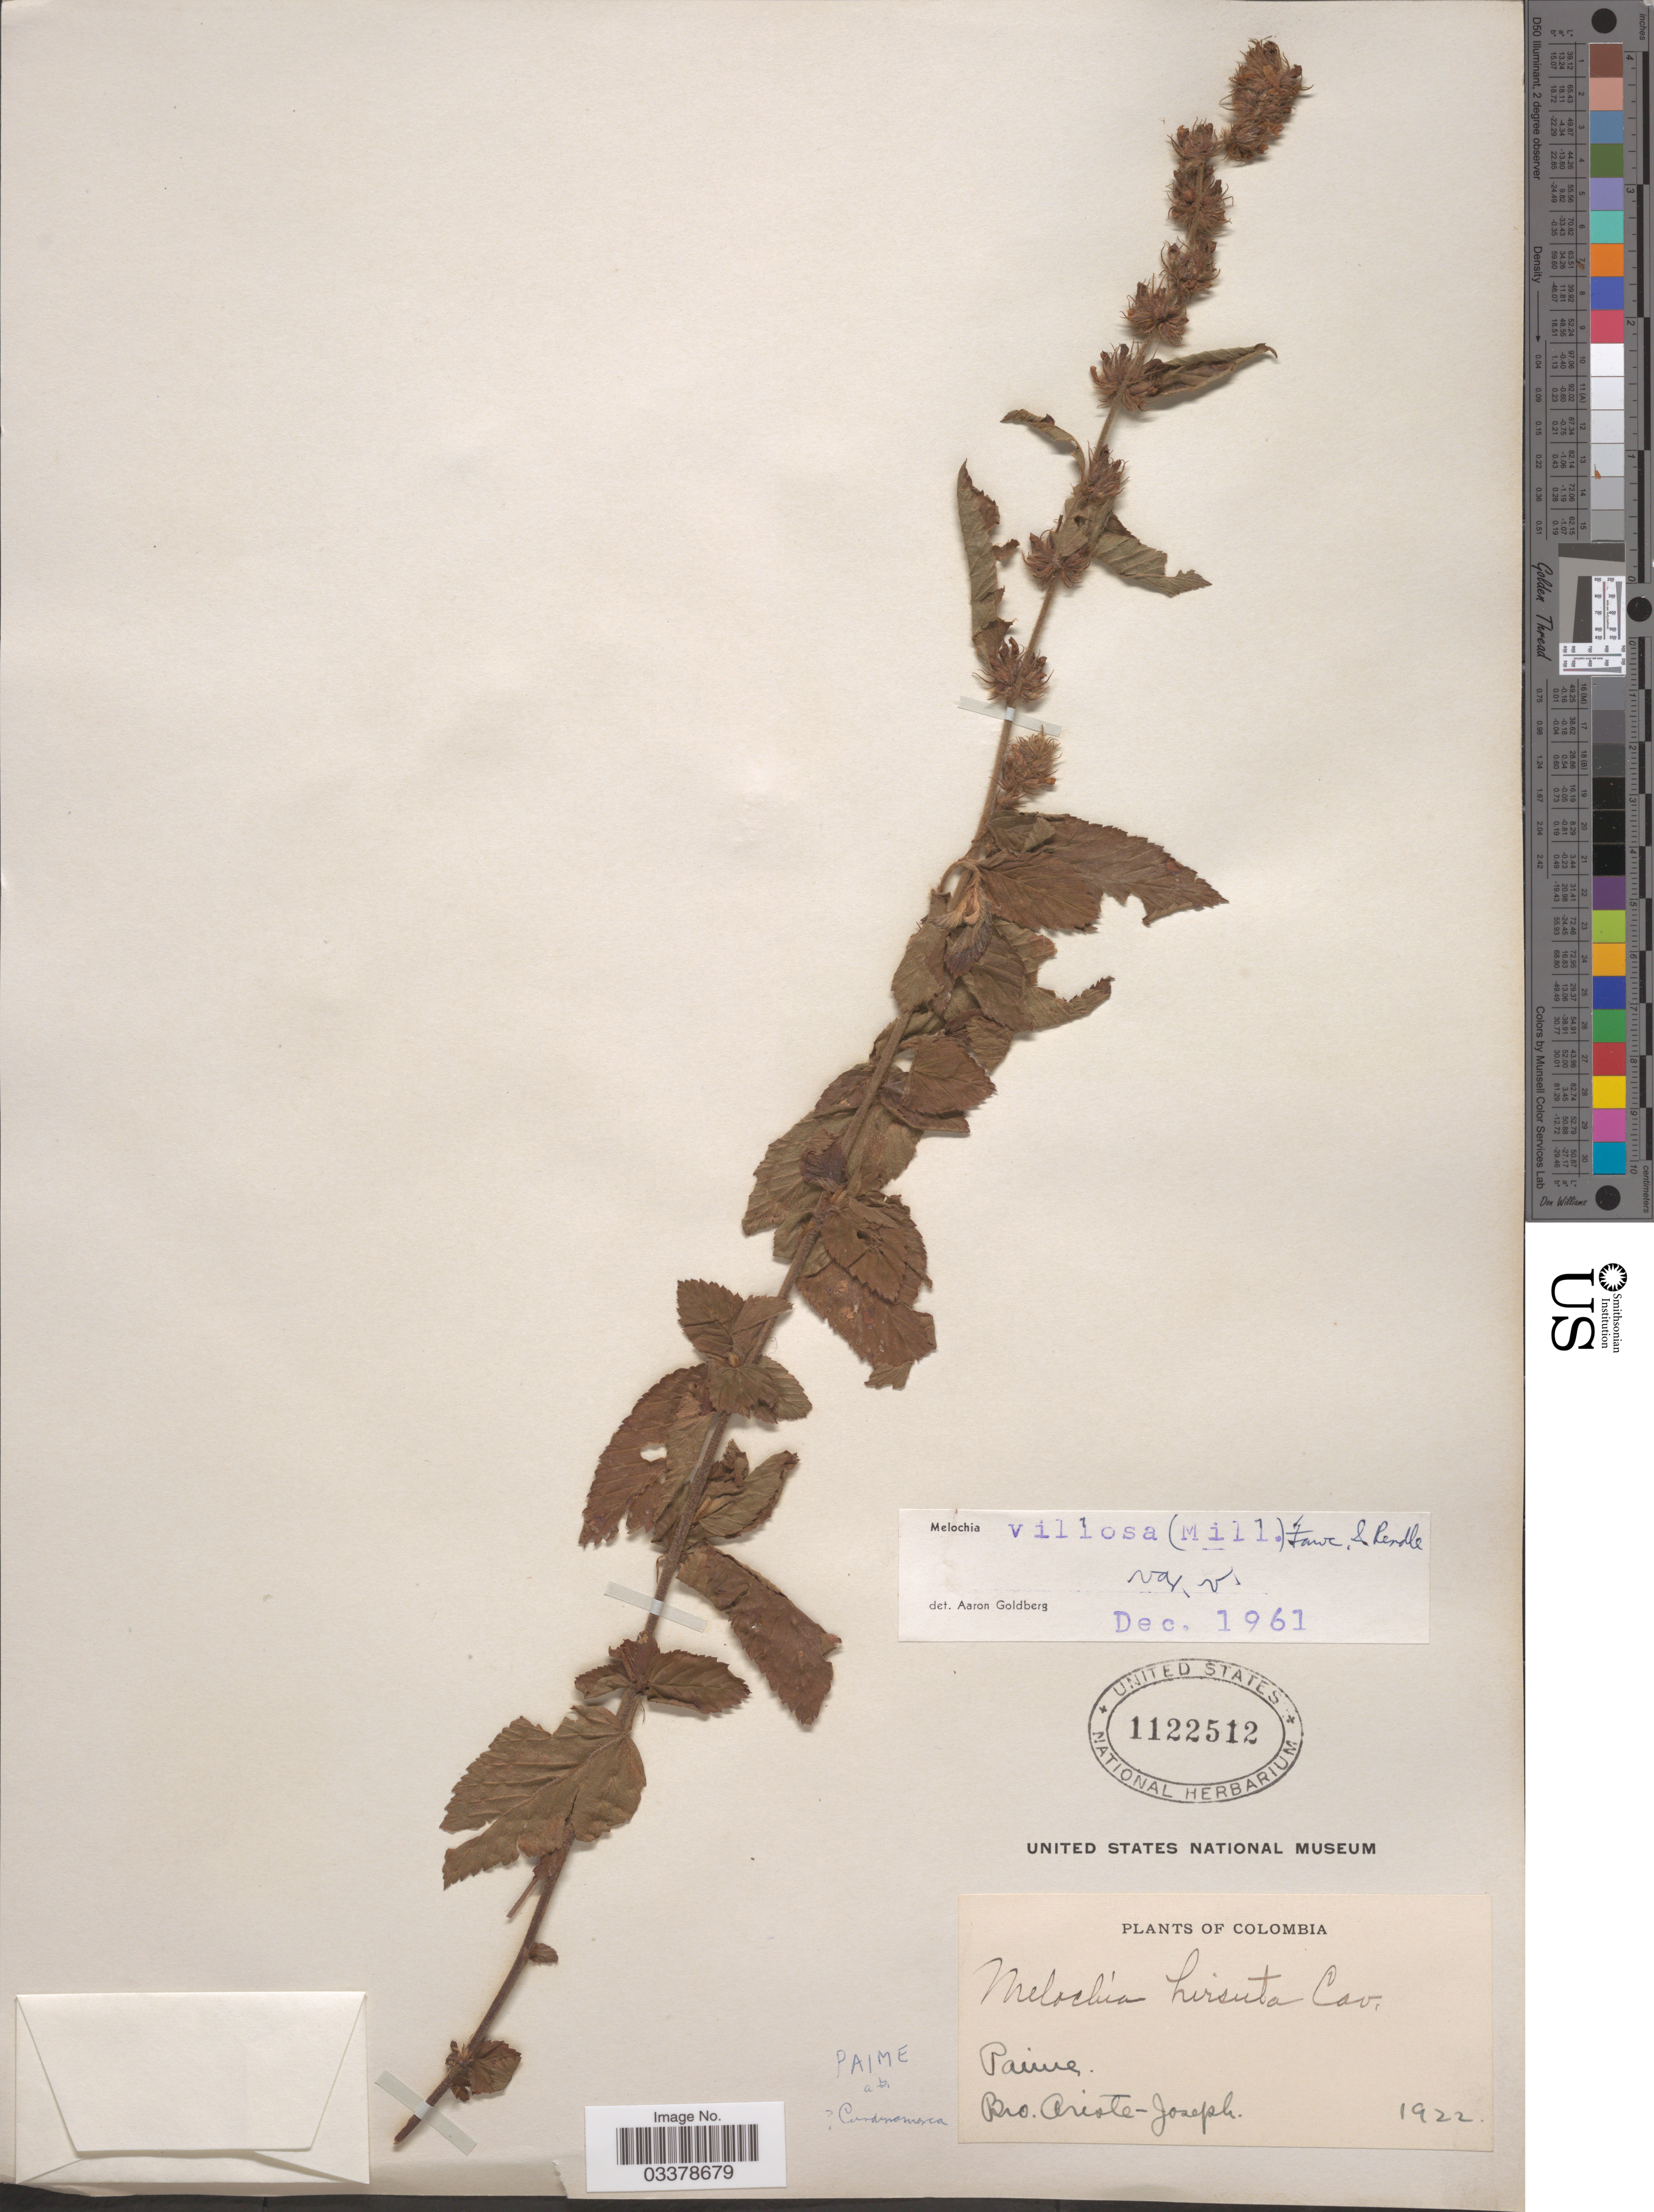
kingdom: Plantae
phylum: Tracheophyta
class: Magnoliopsida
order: Malvales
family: Malvaceae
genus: Melochia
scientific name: Melochia spicata var. spicata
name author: (L.) Fryxell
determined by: Dorr, L. J., (BOT), Smithsonian Institution - National Museum of Natural History (UNITED STATES)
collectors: Bro. Ariste-Joseph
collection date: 1922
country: Colombia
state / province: Cundinamarca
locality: Paime ab[unsure placement]. [unsure placement] Cundinamarca.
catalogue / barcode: US 1122512